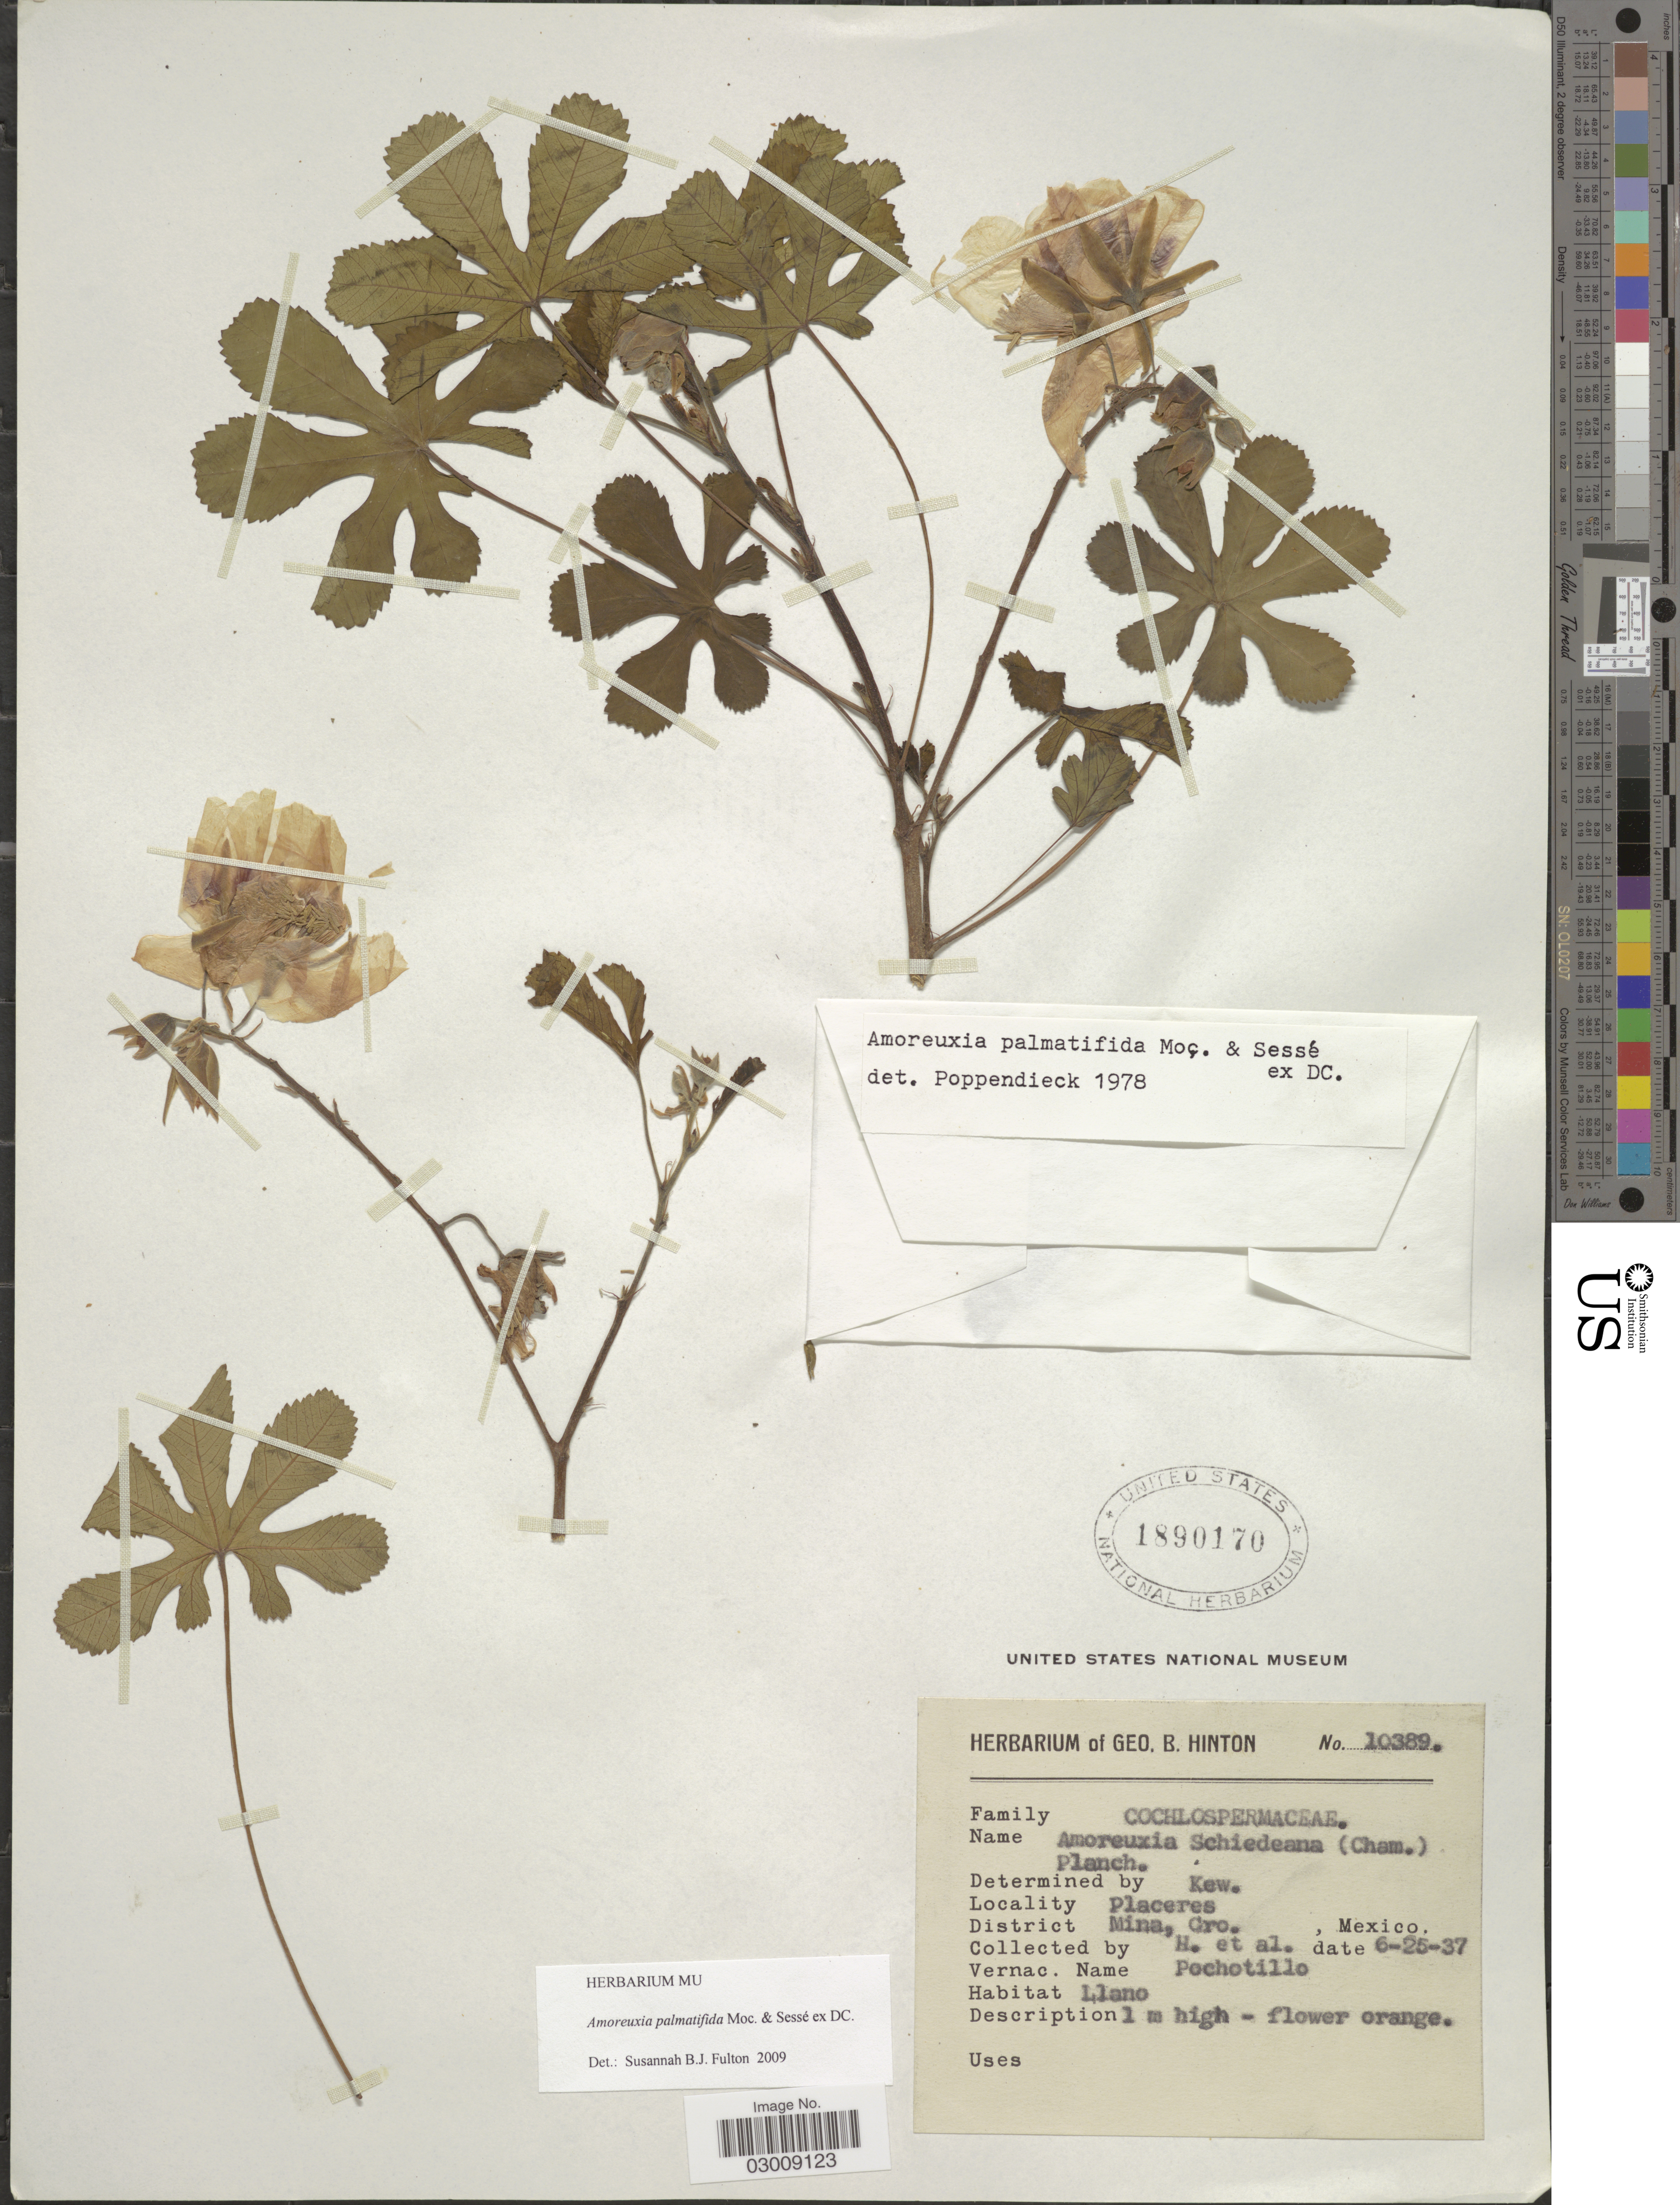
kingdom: Plantae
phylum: Tracheophyta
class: Magnoliopsida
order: Malvales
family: Cochlospermaceae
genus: Amoreuxia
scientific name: Amoreuxia palmatifida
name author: Moc. & Sessé ex DC.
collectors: G. B. Hinton & et al.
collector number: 10389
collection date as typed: Transcribed d/m/y: 25/6/37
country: Mexico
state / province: Guerrero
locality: Placeres. District Mina.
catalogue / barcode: US 1890170